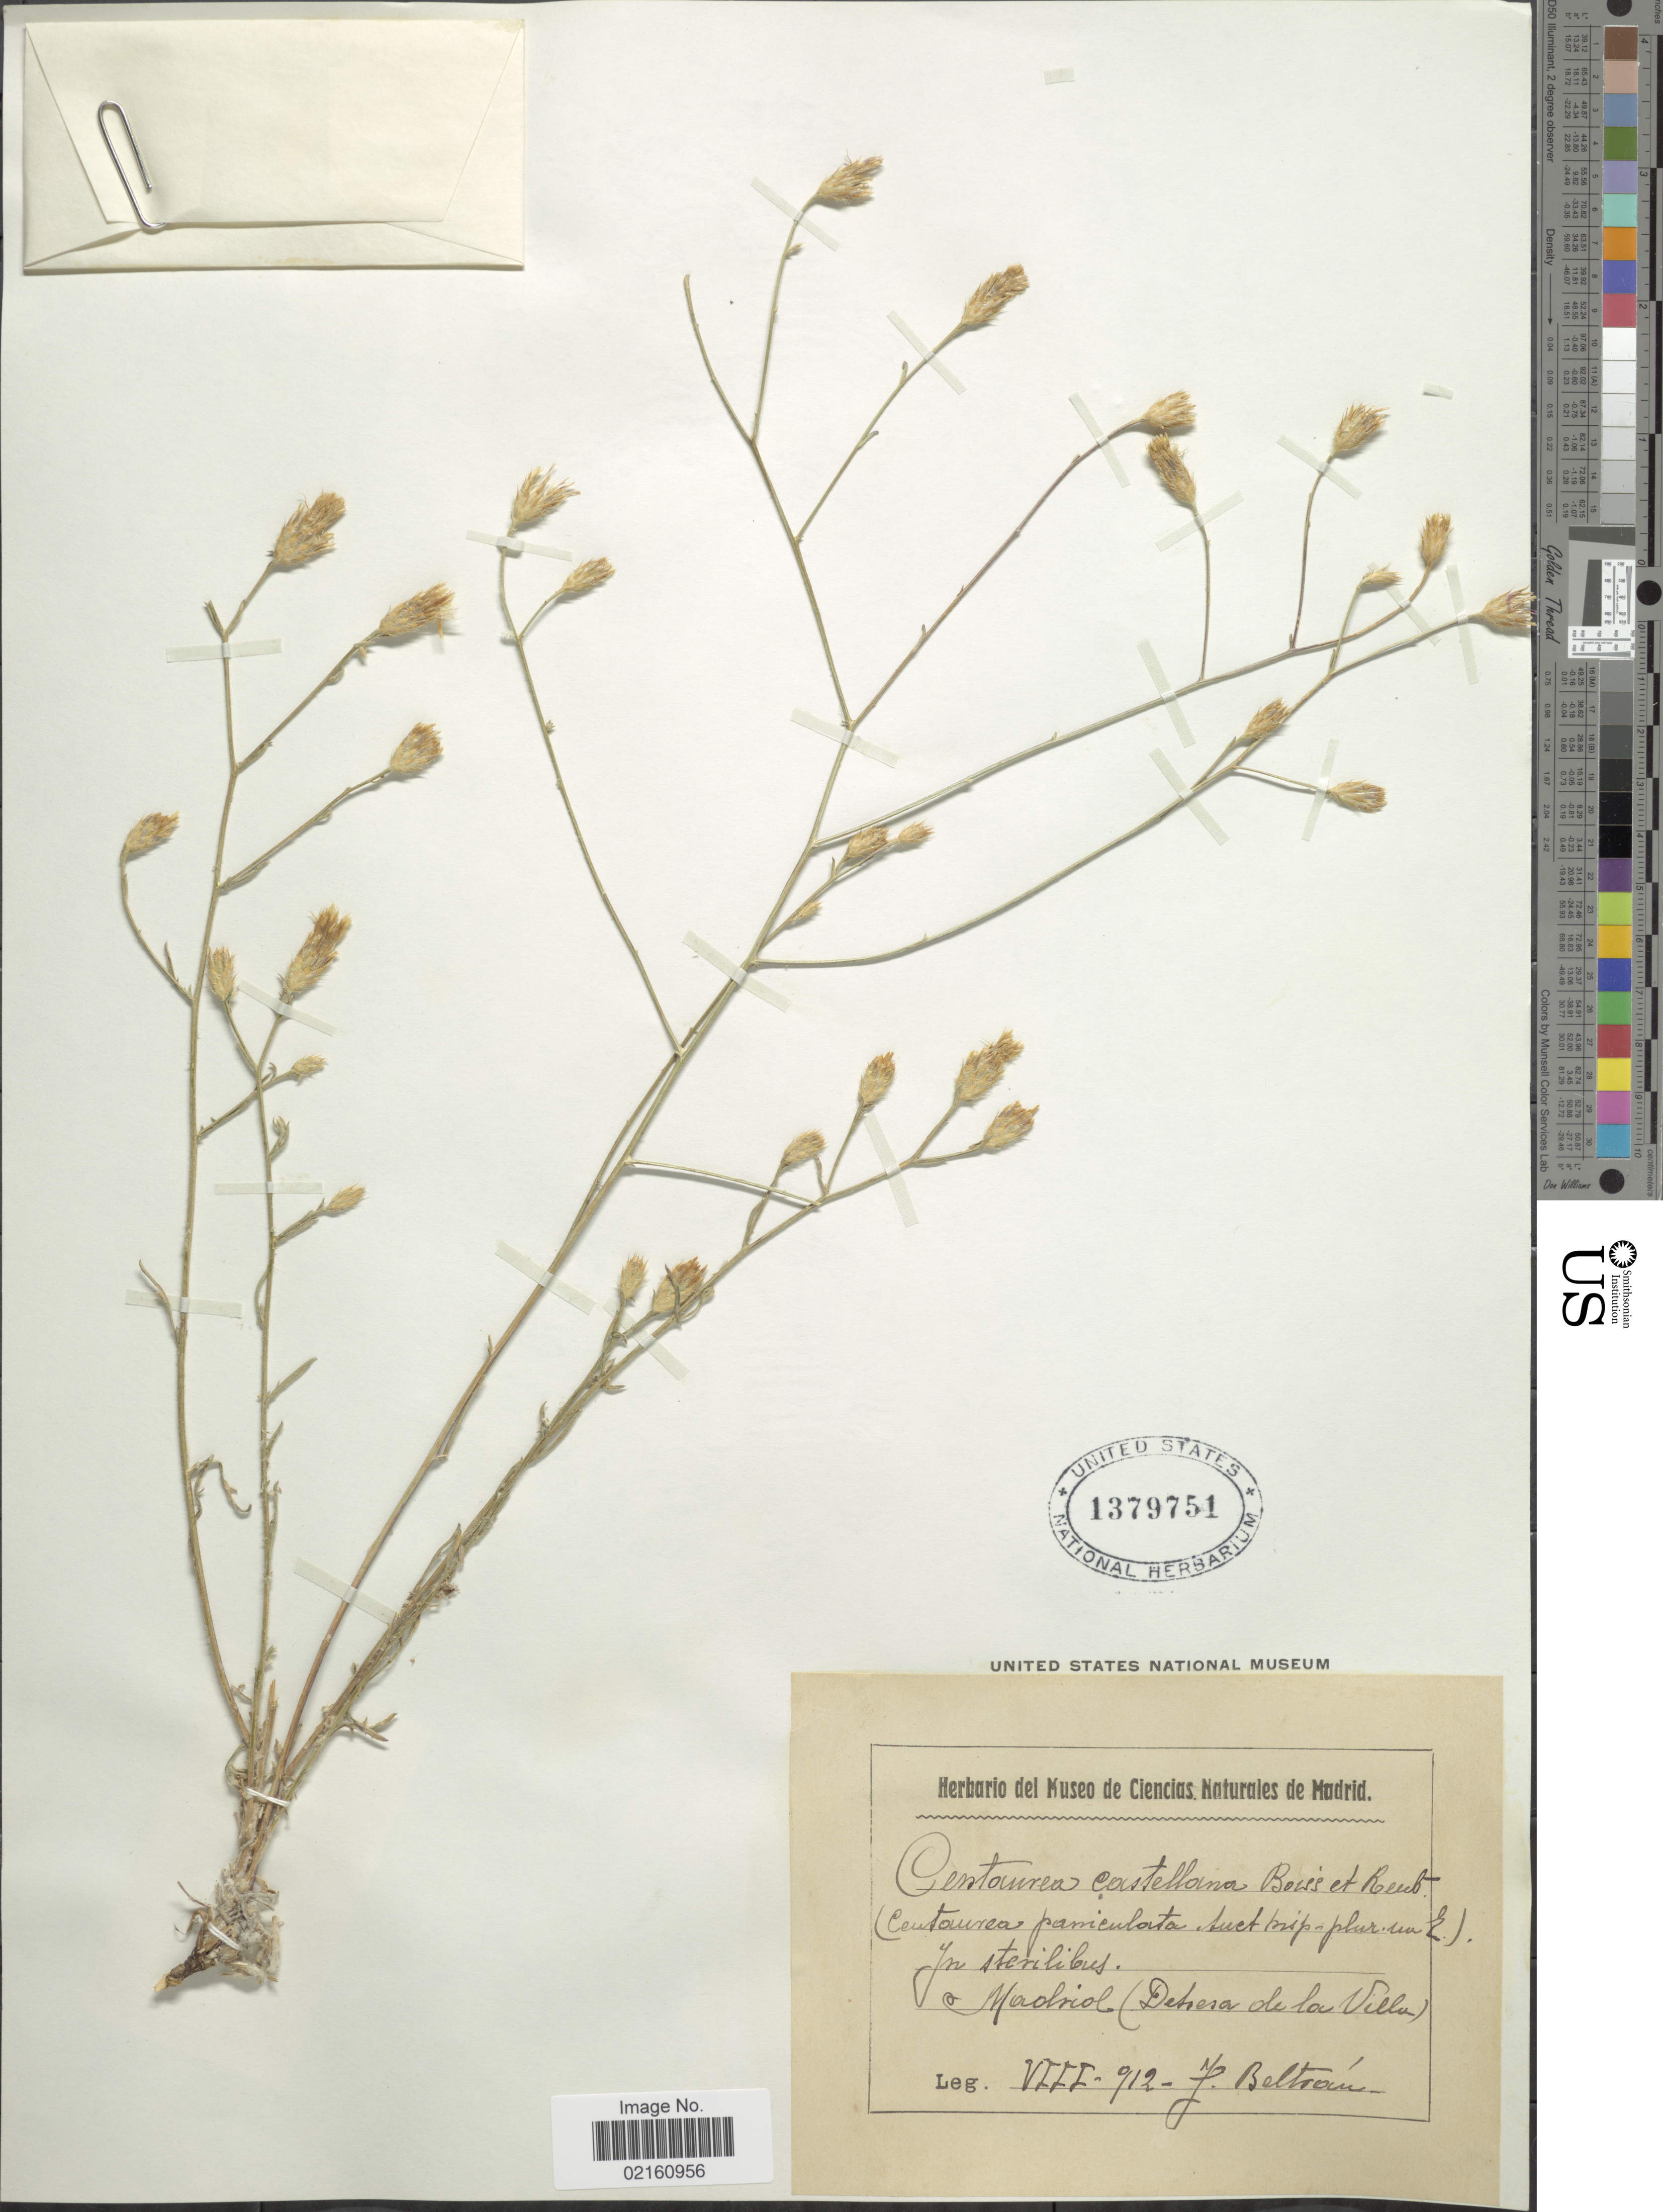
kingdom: Plantae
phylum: Tracheophyta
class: Magnoliopsida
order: Asterales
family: Asteraceae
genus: Centaurea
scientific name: Centaurea castellana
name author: Boiss.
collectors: Z. Beltran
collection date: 1912-08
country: Spain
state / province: Madrid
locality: Detresa de la Villa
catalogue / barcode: US 1379751